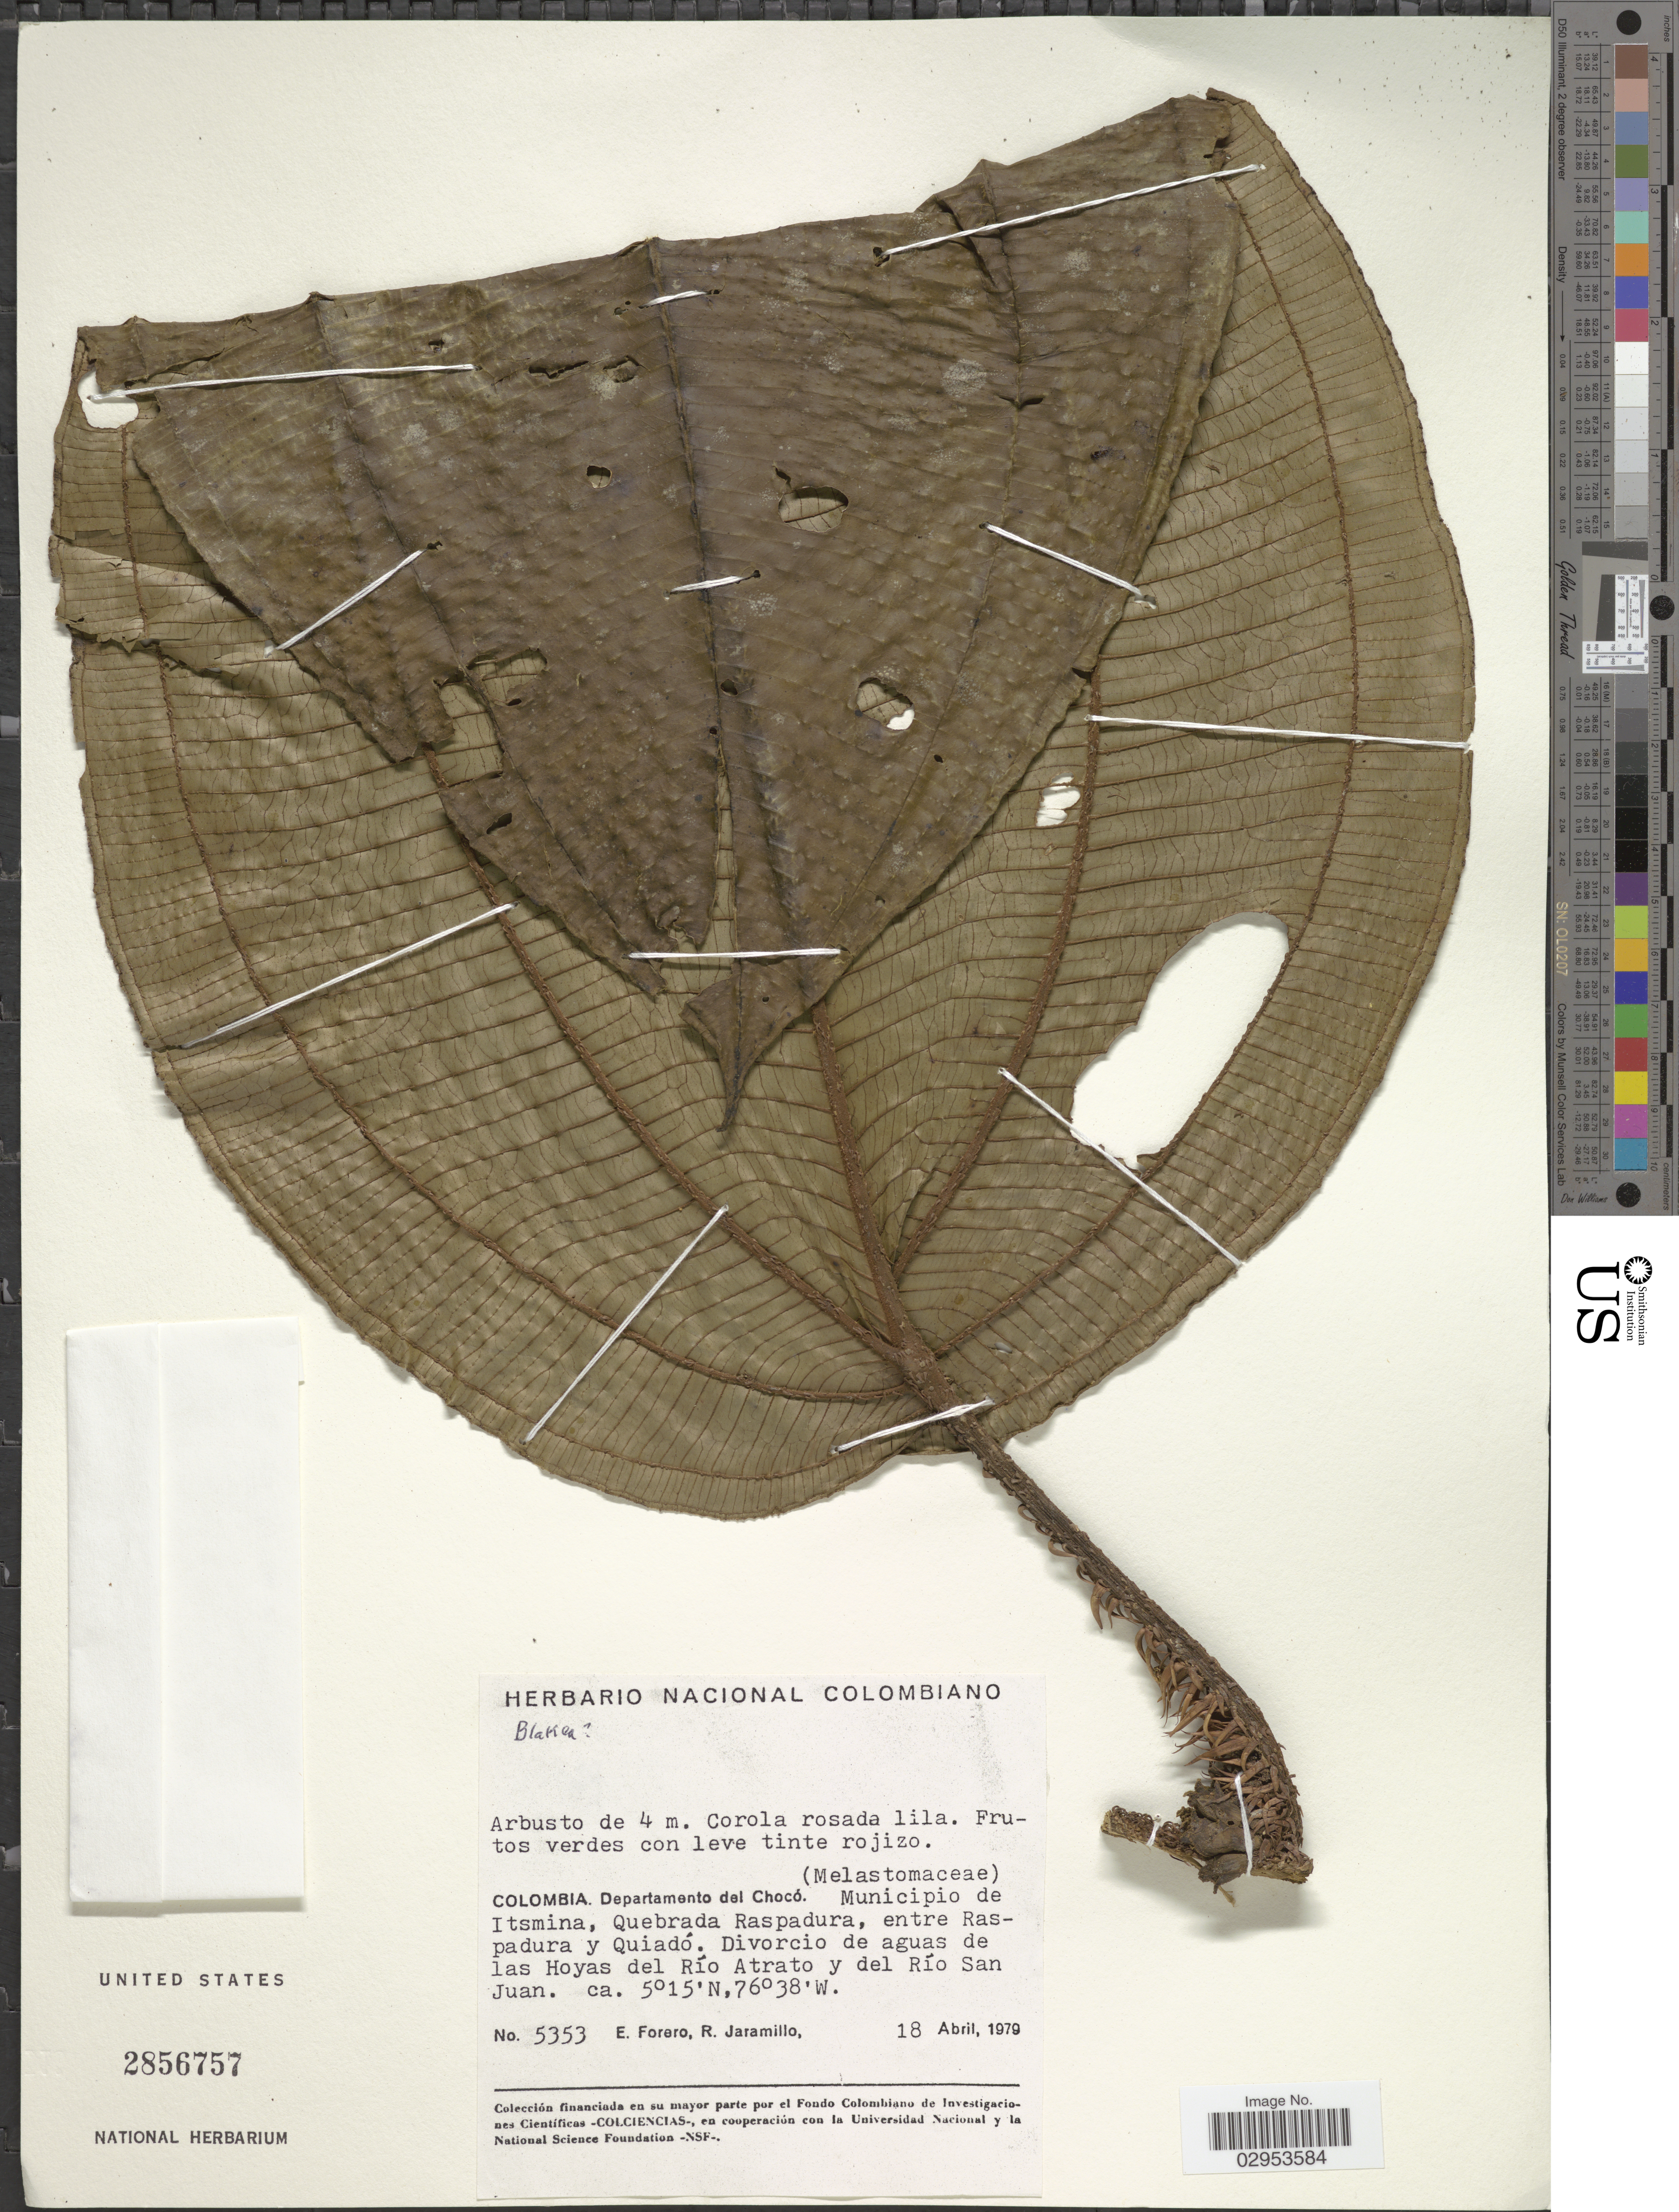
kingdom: Plantae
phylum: Tracheophyta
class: Magnoliopsida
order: Myrtales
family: Melastomataceae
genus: Blakea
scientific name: Blakea sp.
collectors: E. Forero & R. Jaramillo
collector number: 5353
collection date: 1979-04-18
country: Colombia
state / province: Chocó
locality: Departamento del Chocó. Municipio de Itsmina, Quebrada Raspadura, entre Raspadura y Quiadó. Divorcio de aguas de las Hoyas del Río Atrato y del Río San Juan.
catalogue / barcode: US 2856757